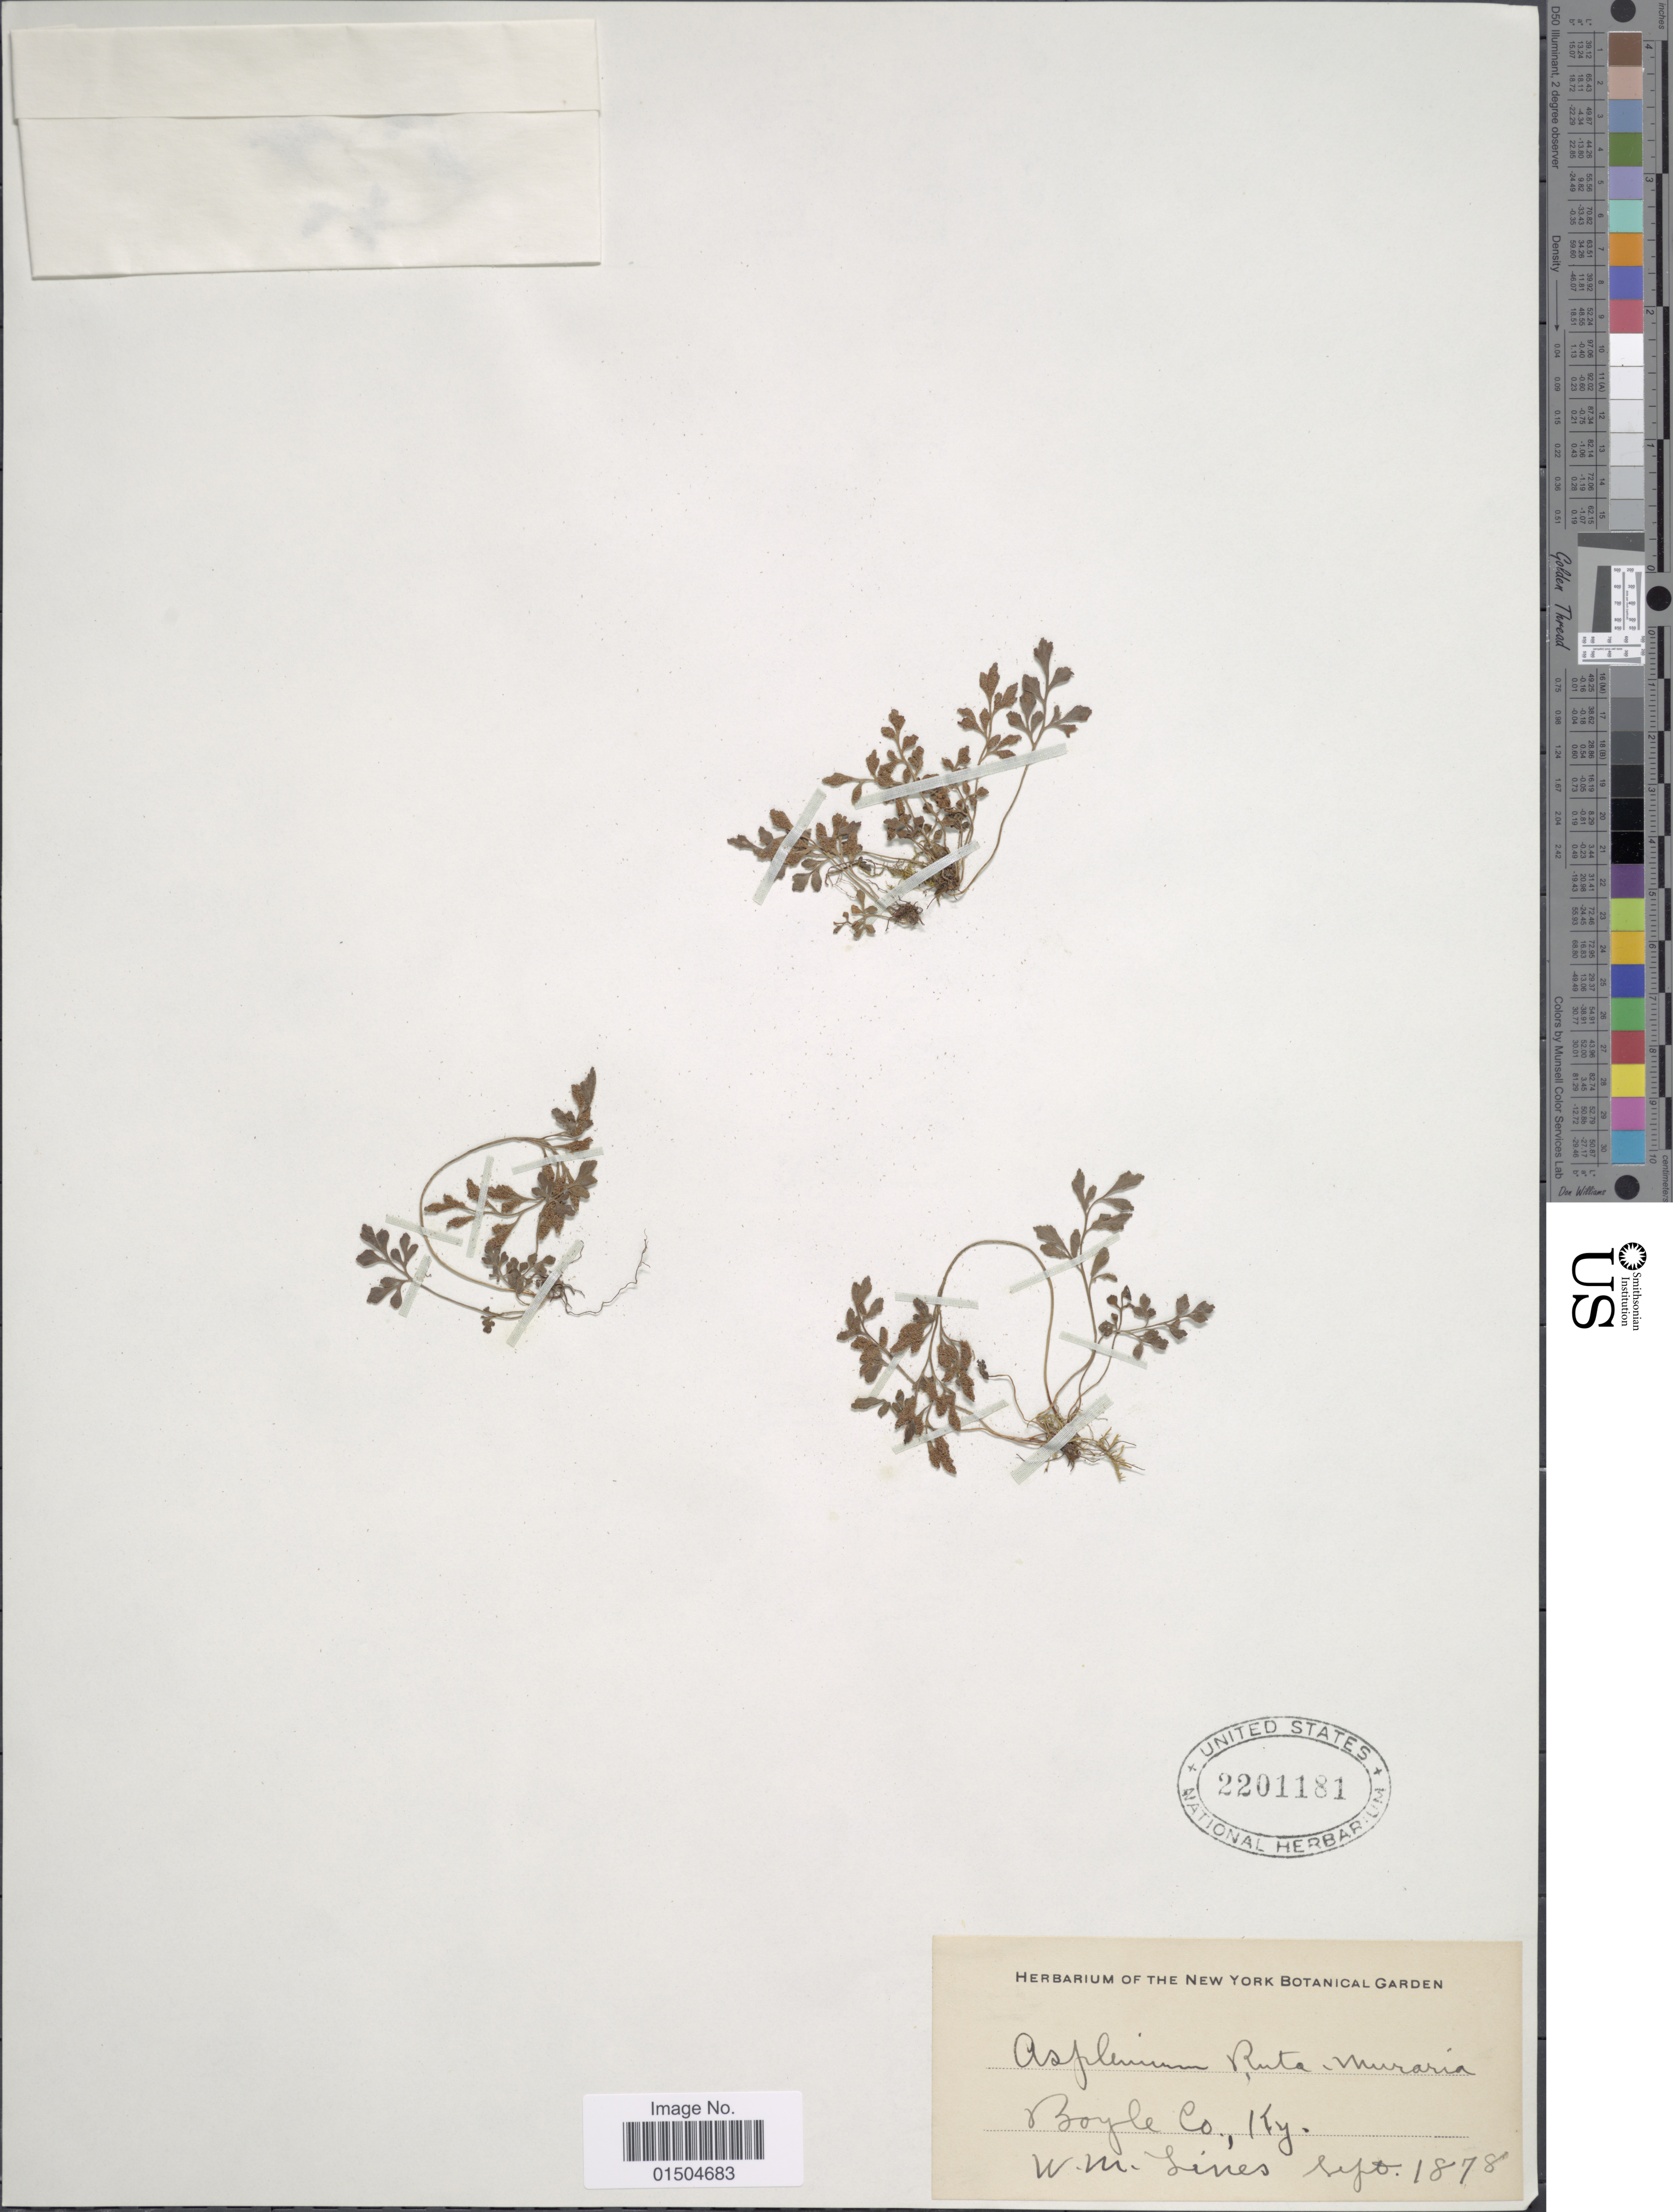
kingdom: Plantae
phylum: Tracheophyta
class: Polypodiopsida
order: Polypodiales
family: Aspleniaceae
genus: Asplenium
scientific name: Asplenium ruta-muraria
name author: L.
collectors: W. Lines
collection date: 1878-09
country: United States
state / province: Kentucky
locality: Boyle Co.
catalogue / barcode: US 2201181